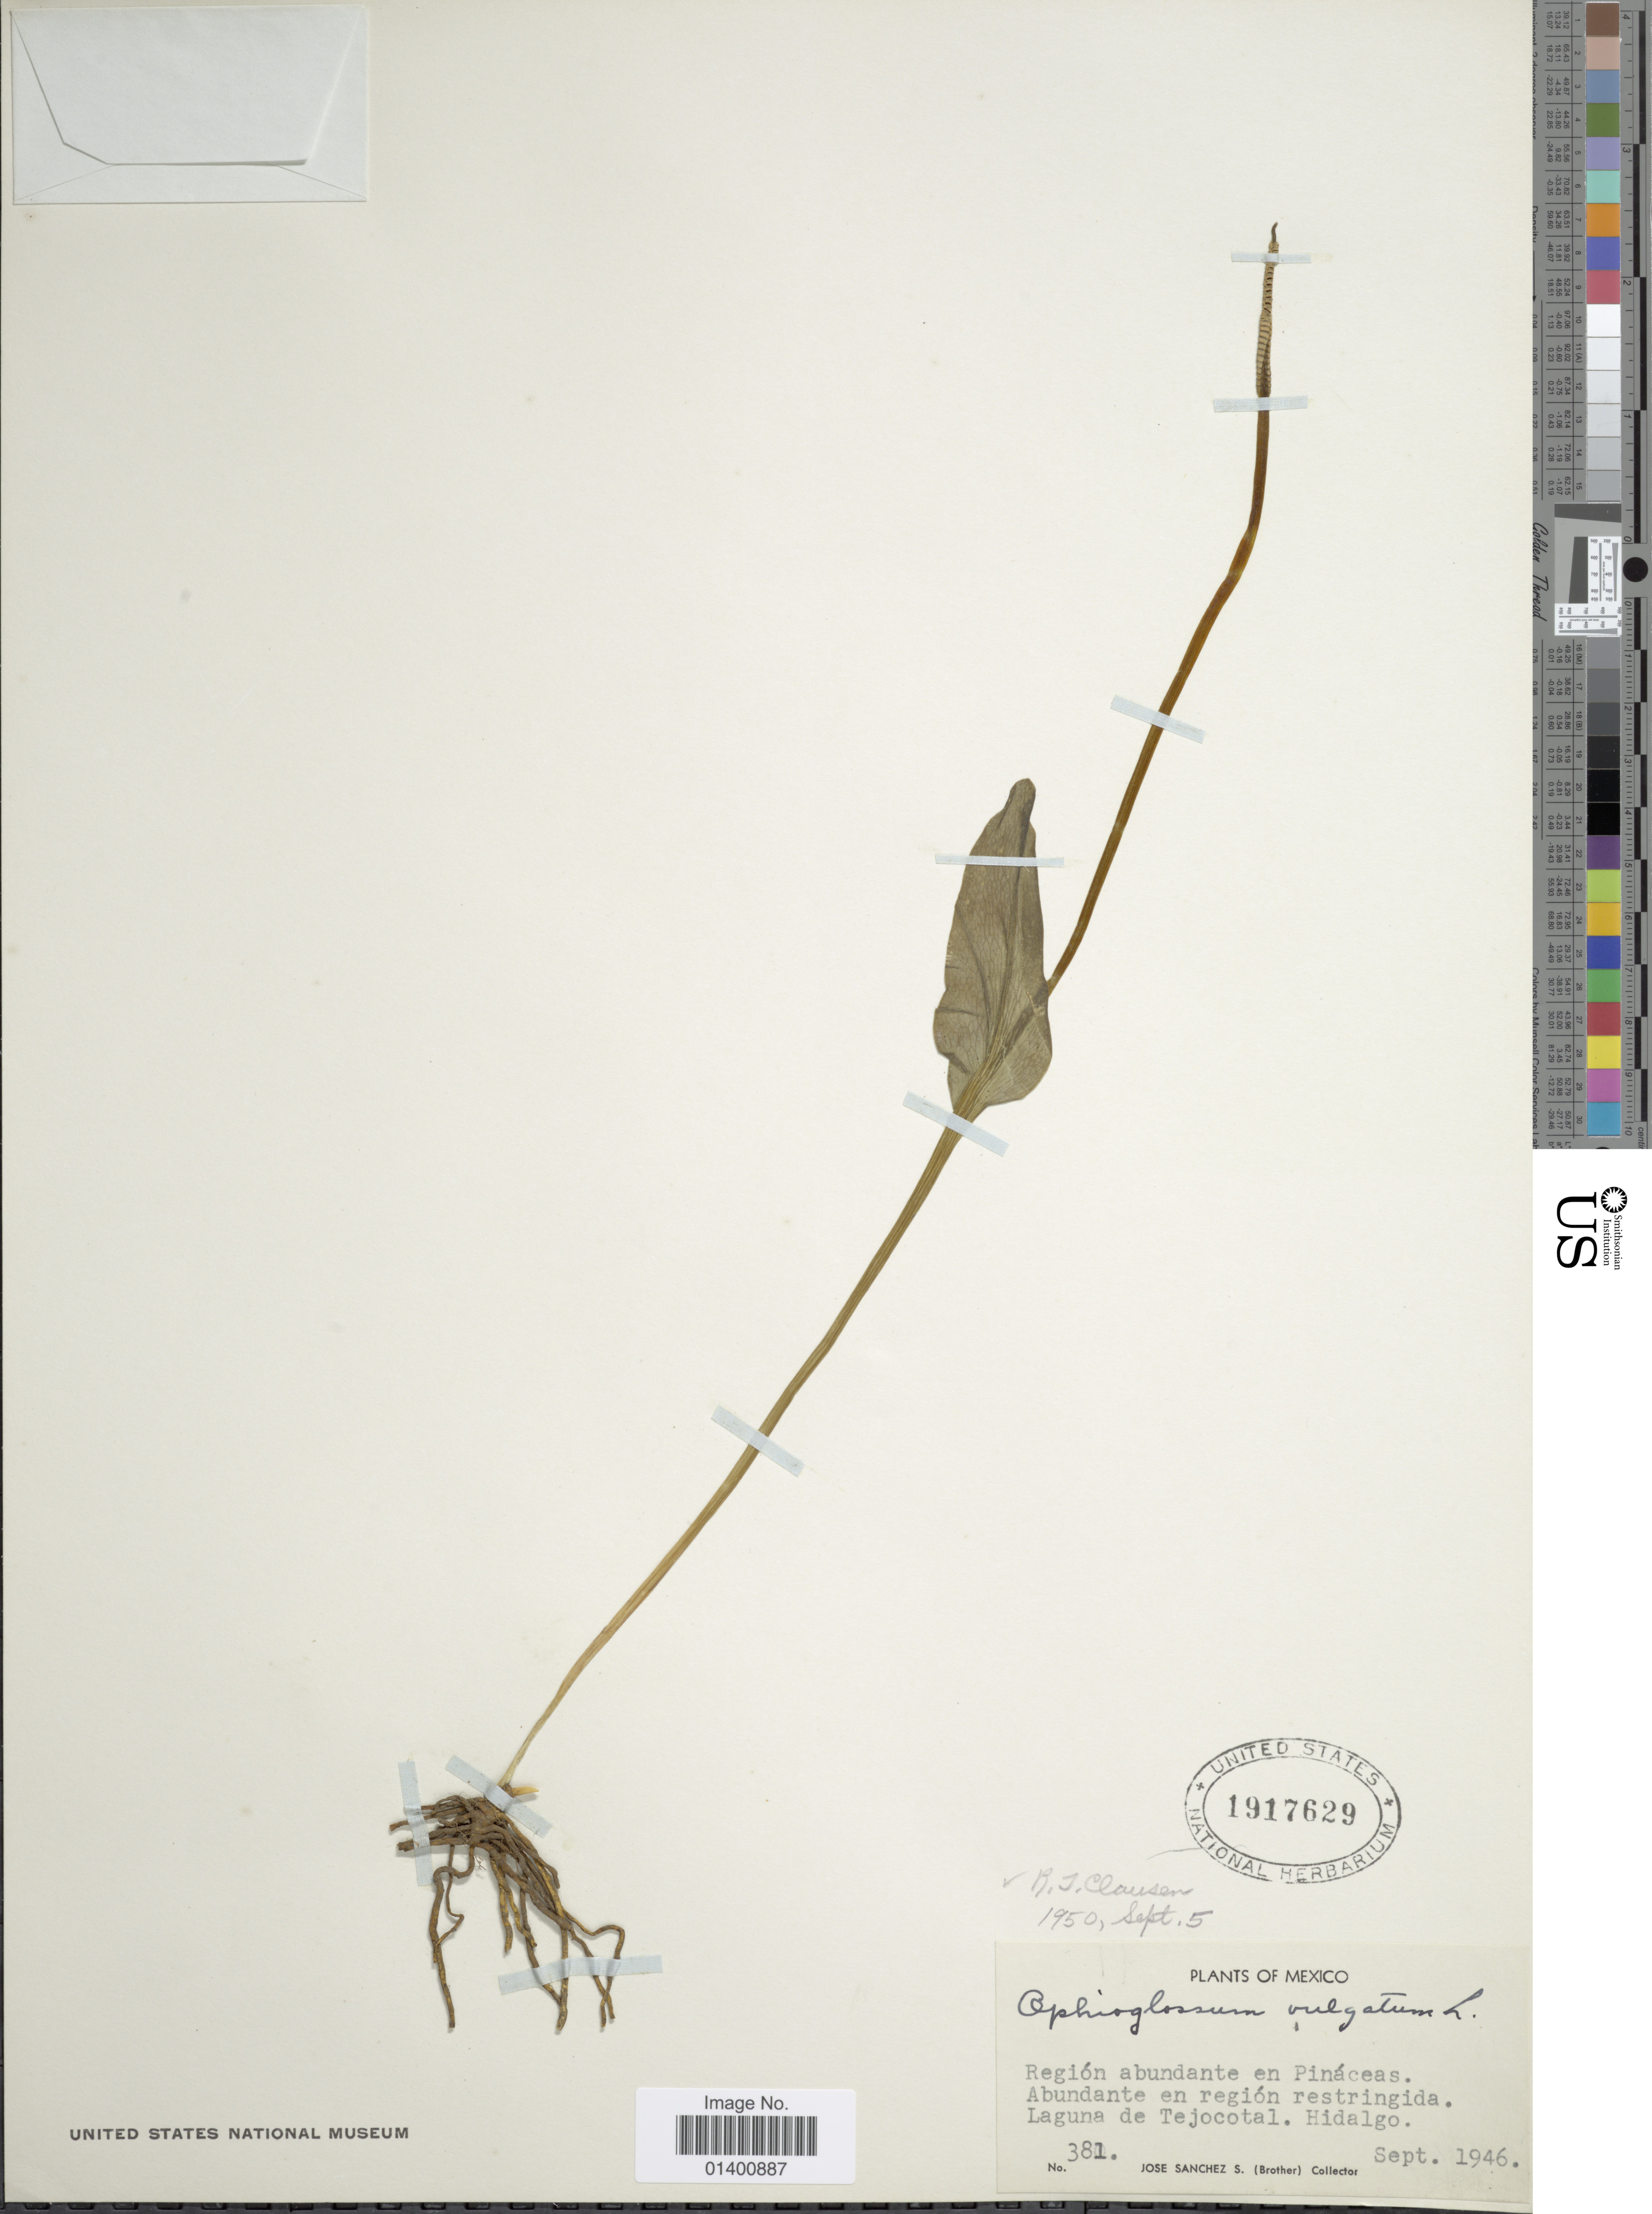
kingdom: Plantae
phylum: Tracheophyta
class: Polypodiopsida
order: Ophioglossales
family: Ophioglossaceae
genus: Ophioglossum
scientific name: Ophioglossum vulgatum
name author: L.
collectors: J. Sanchez S.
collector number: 381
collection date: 1946-09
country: Mexico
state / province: Hidalgo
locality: Laguna de Tejocotal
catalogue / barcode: US 1917629